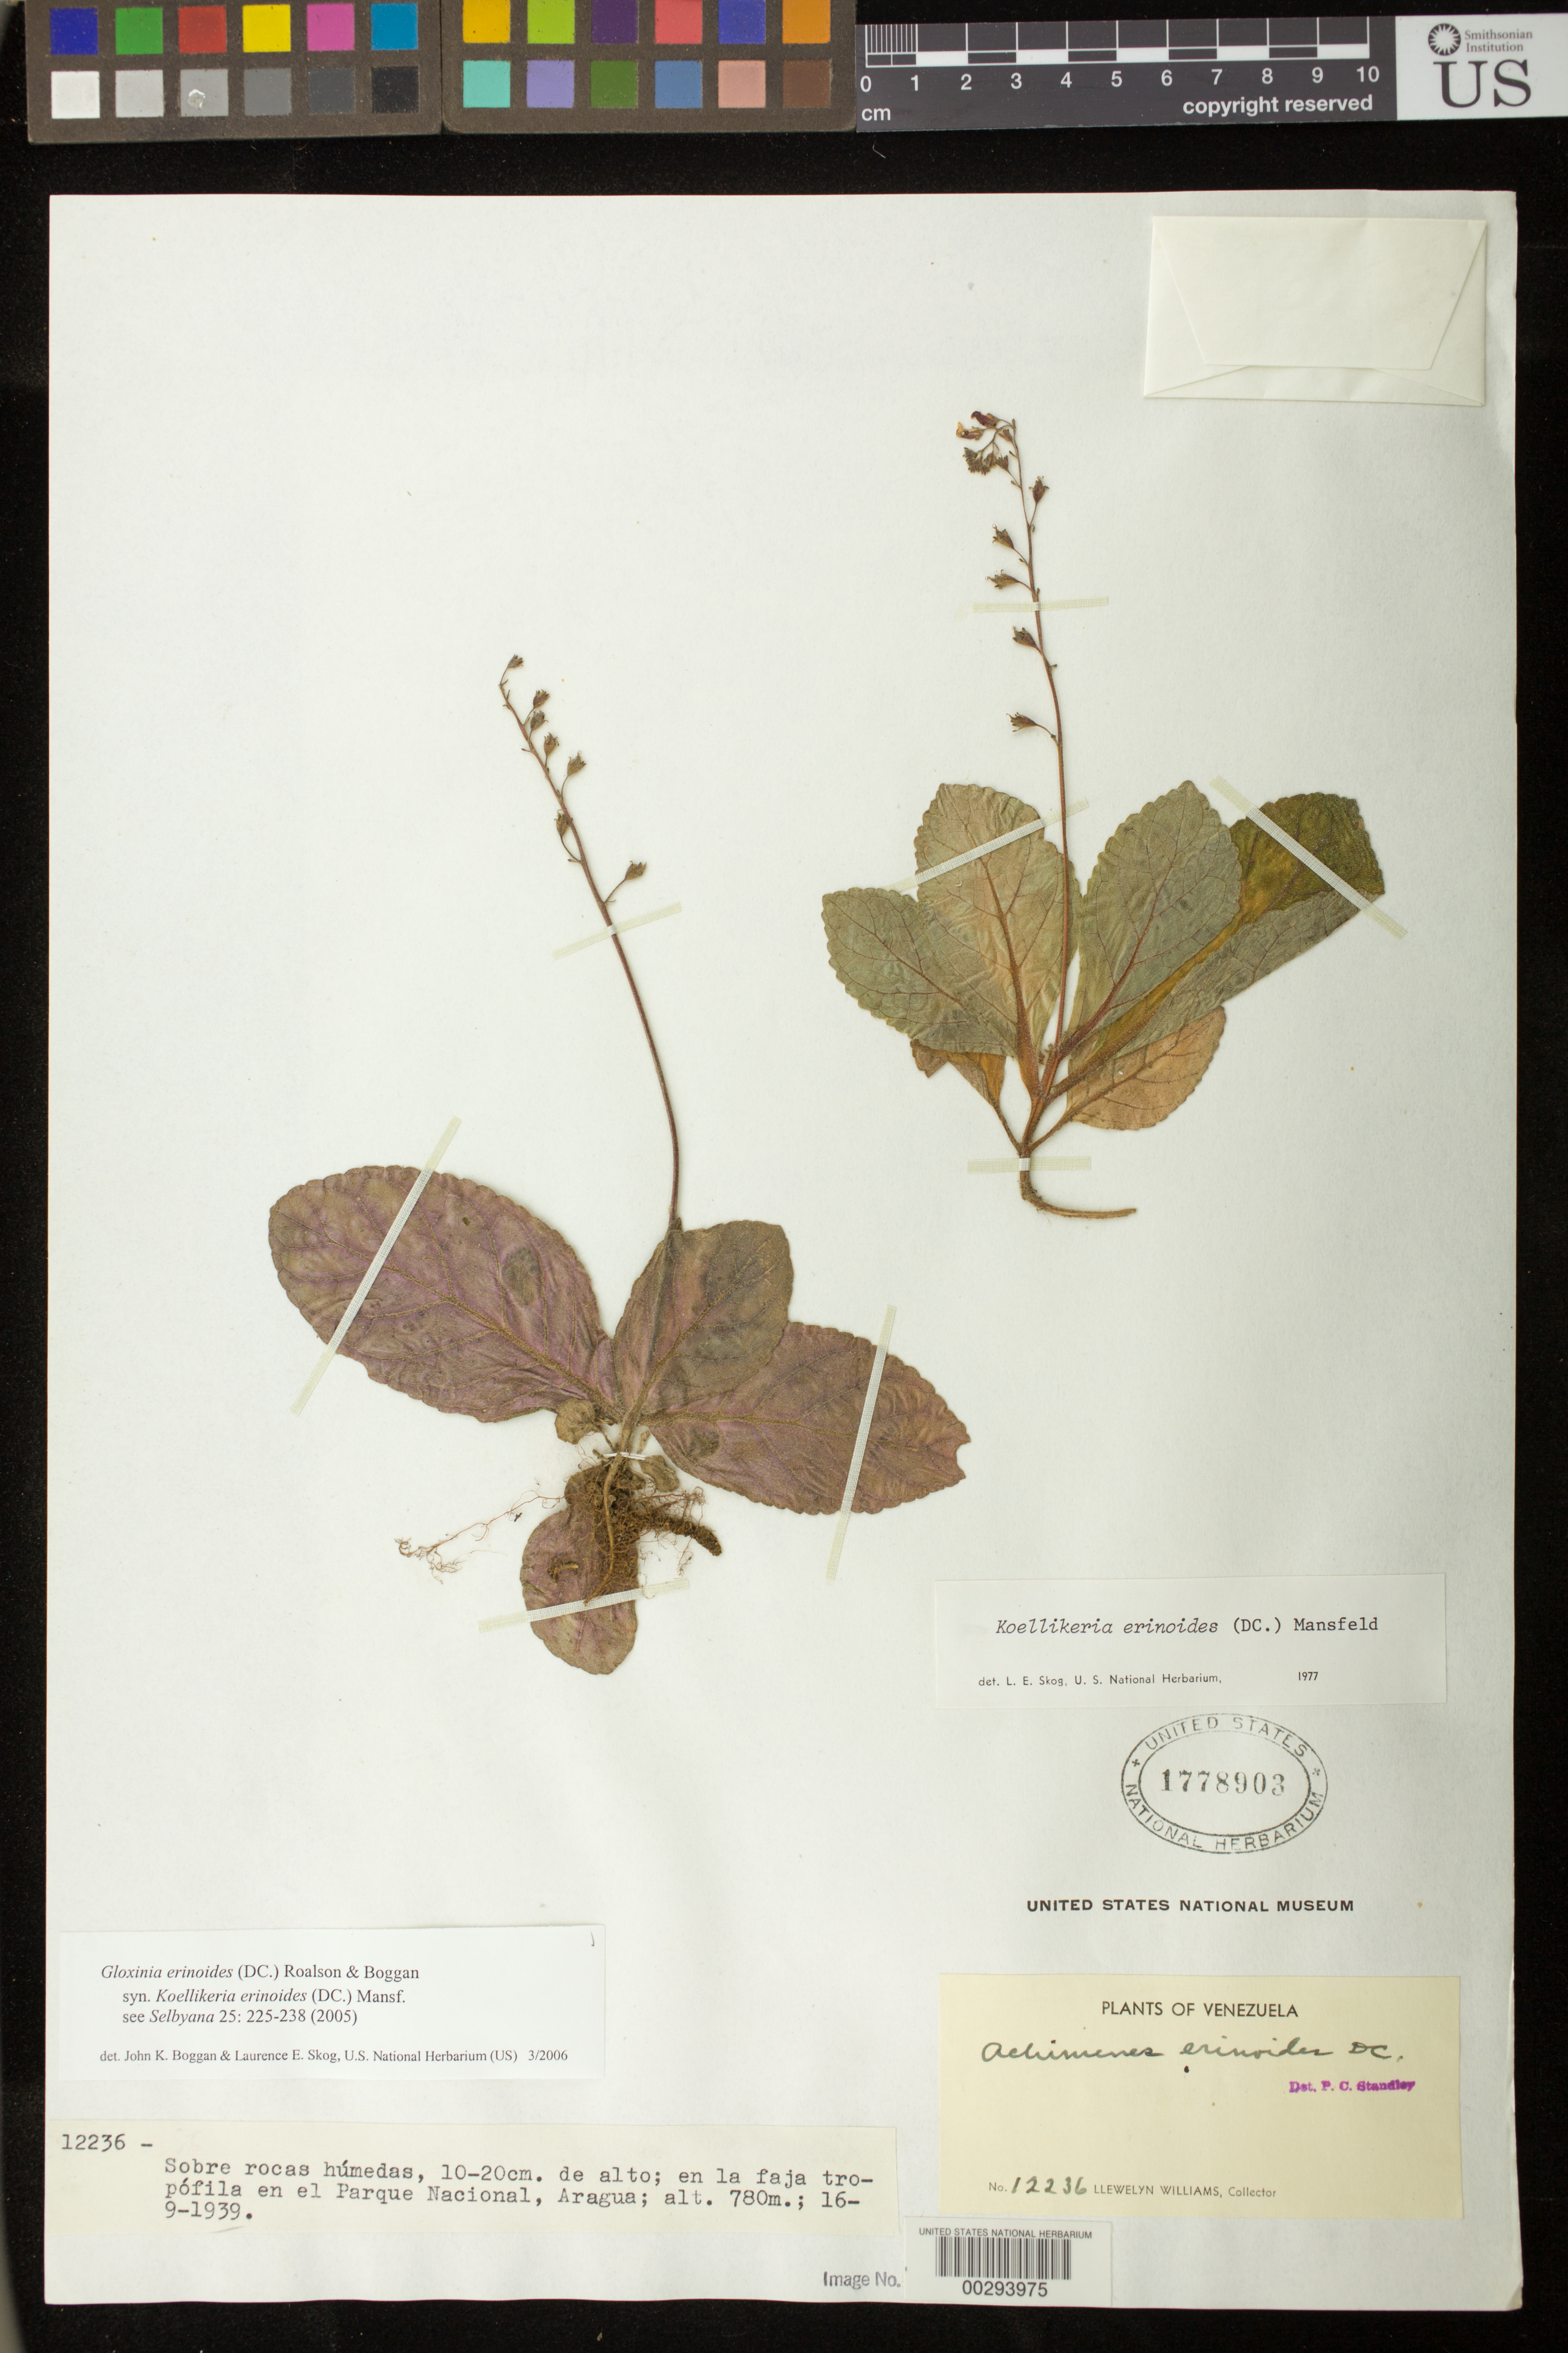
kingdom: Plantae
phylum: Tracheophyta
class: Magnoliopsida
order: Lamiales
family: Gesneriaceae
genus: Gloxinia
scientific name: Gloxinia erinoides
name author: (DC.) Roalson & Boggan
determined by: Boggan, J. K.; Skog, L. E.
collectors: L. Williams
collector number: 12236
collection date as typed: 16 Sep 1939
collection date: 1939-09-16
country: Venezuela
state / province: Aragua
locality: El Parque Nacional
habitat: On humid rocks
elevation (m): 780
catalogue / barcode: US 1778903